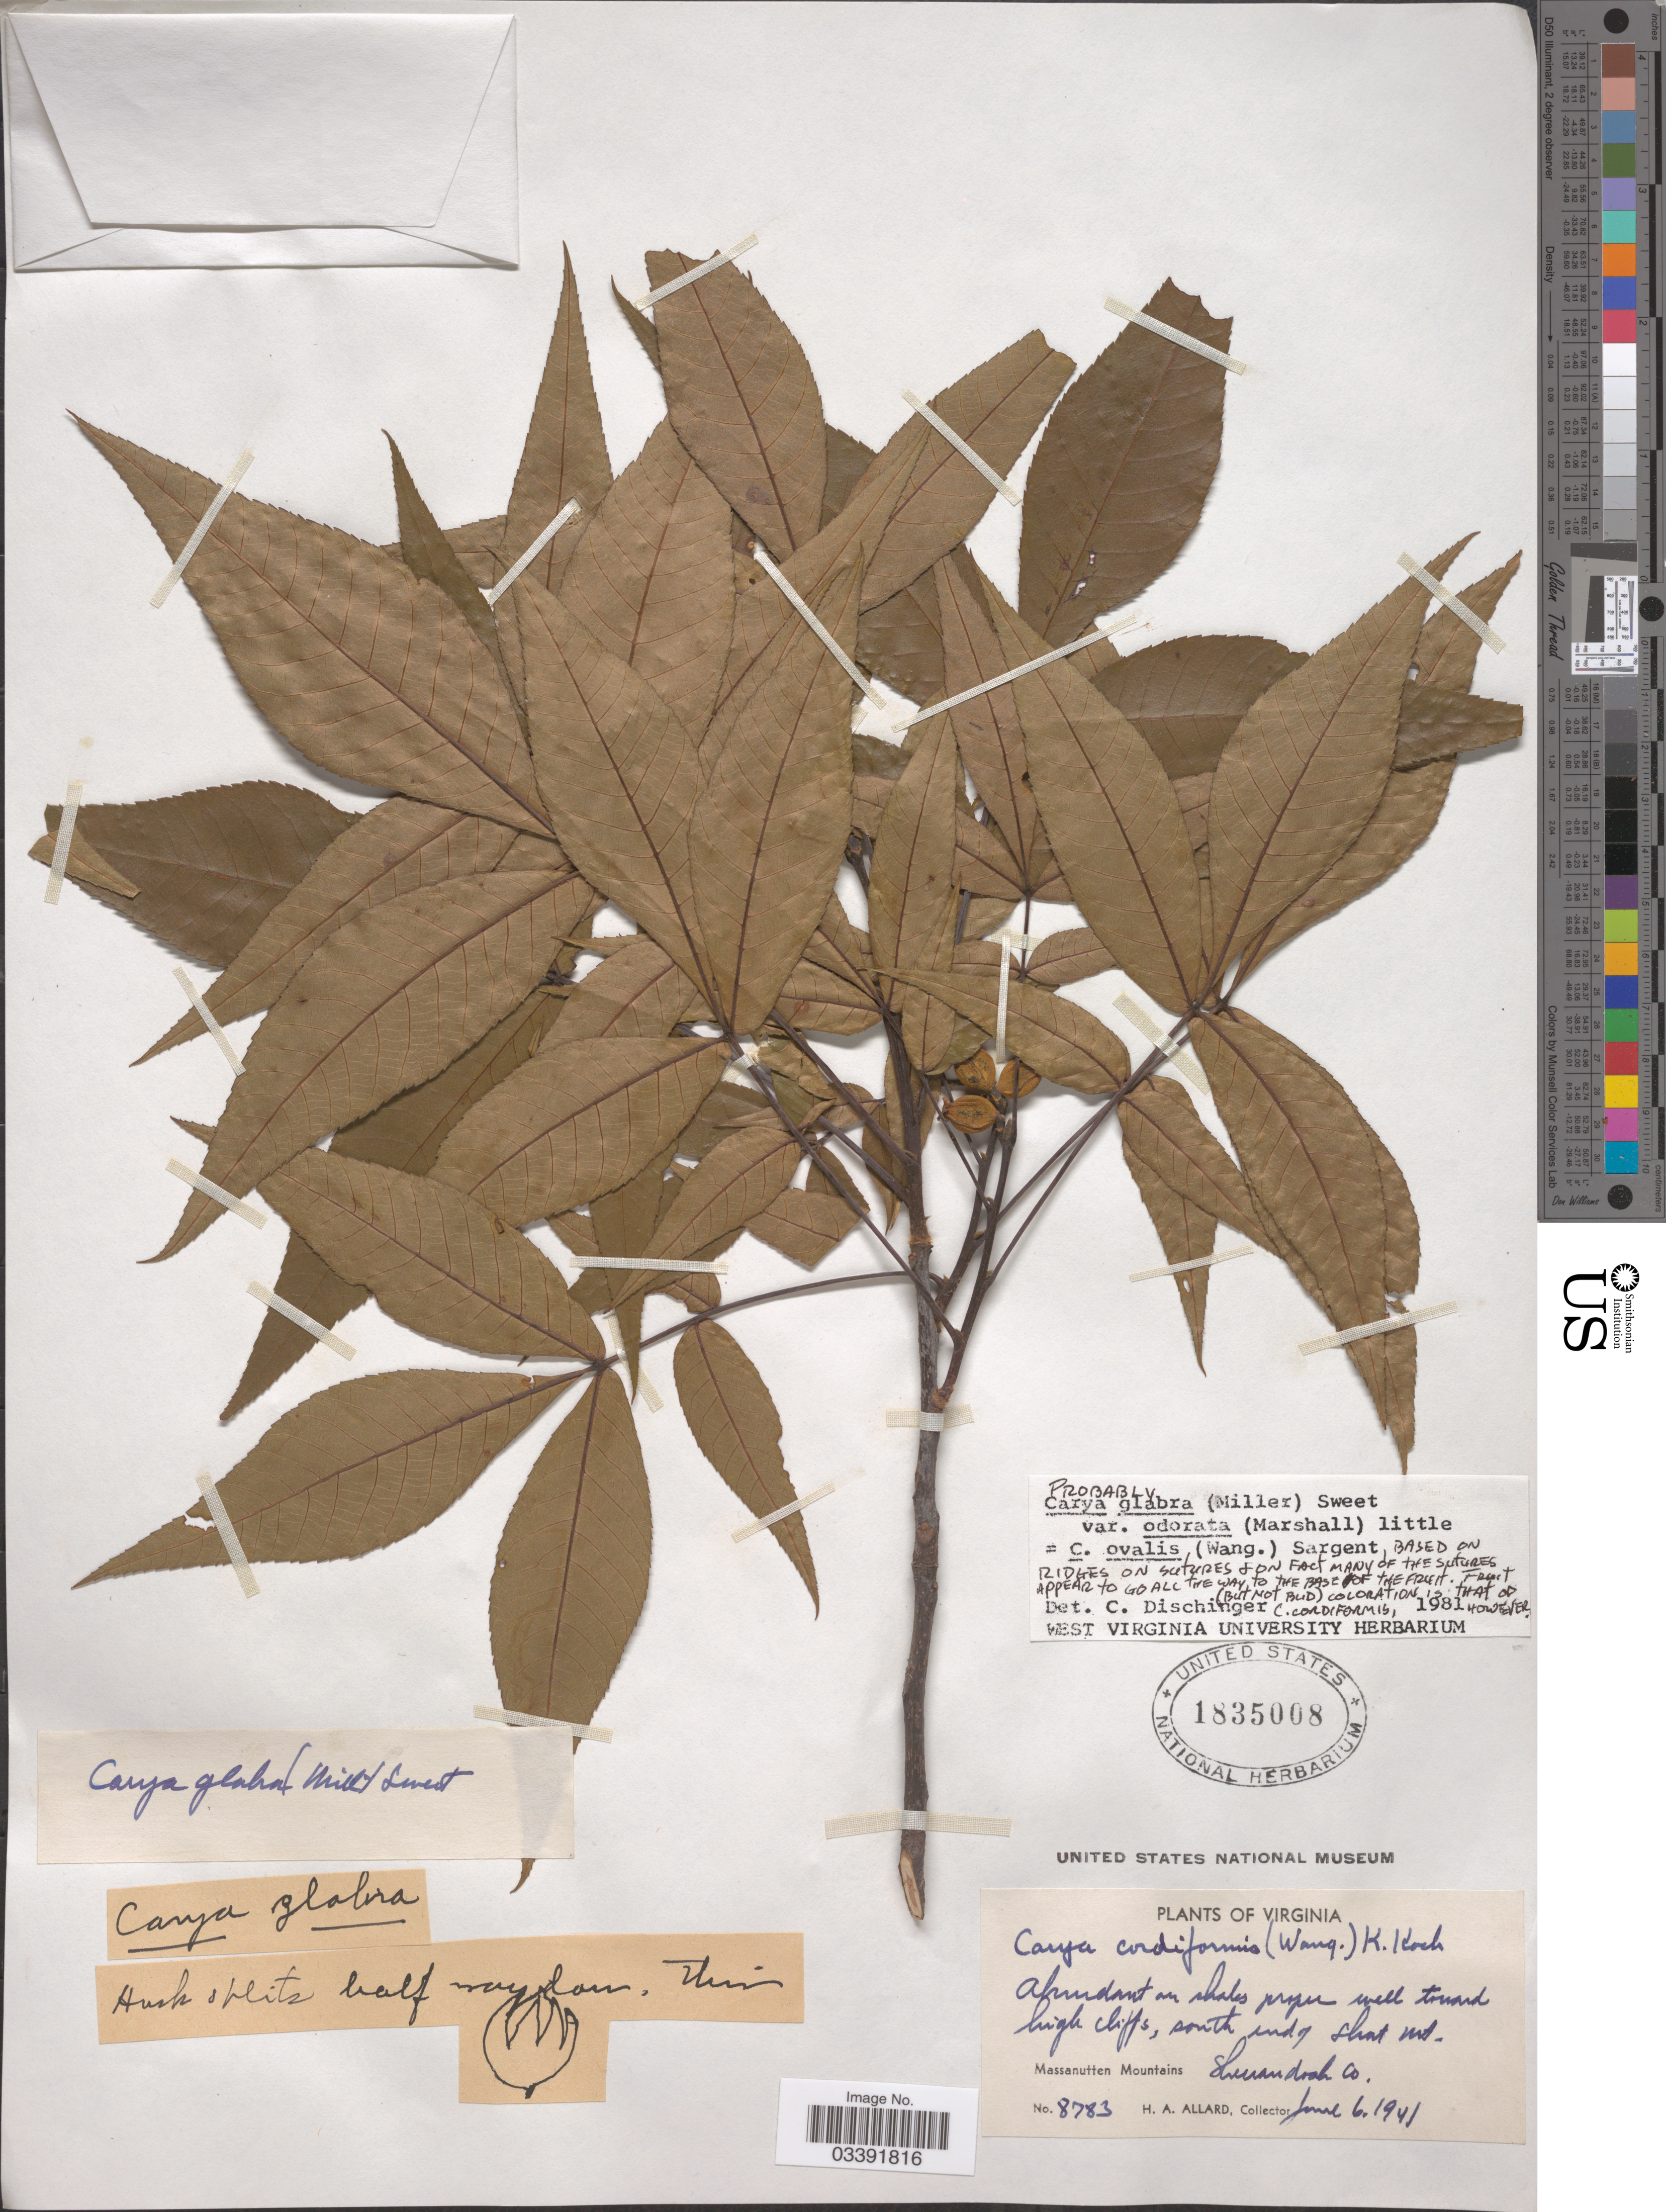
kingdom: Plantae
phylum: Tracheophyta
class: Magnoliopsida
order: Fagales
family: Juglandaceae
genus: Carya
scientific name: Carya glabra var. odorata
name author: (Marshall) Little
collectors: H. A. Allard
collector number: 8783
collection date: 1941-06-06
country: United States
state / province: Virginia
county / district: Shenandoah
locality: South end of Shat Mt. Massanutten Mountains. Shenandoah Co.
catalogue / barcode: US 1835008